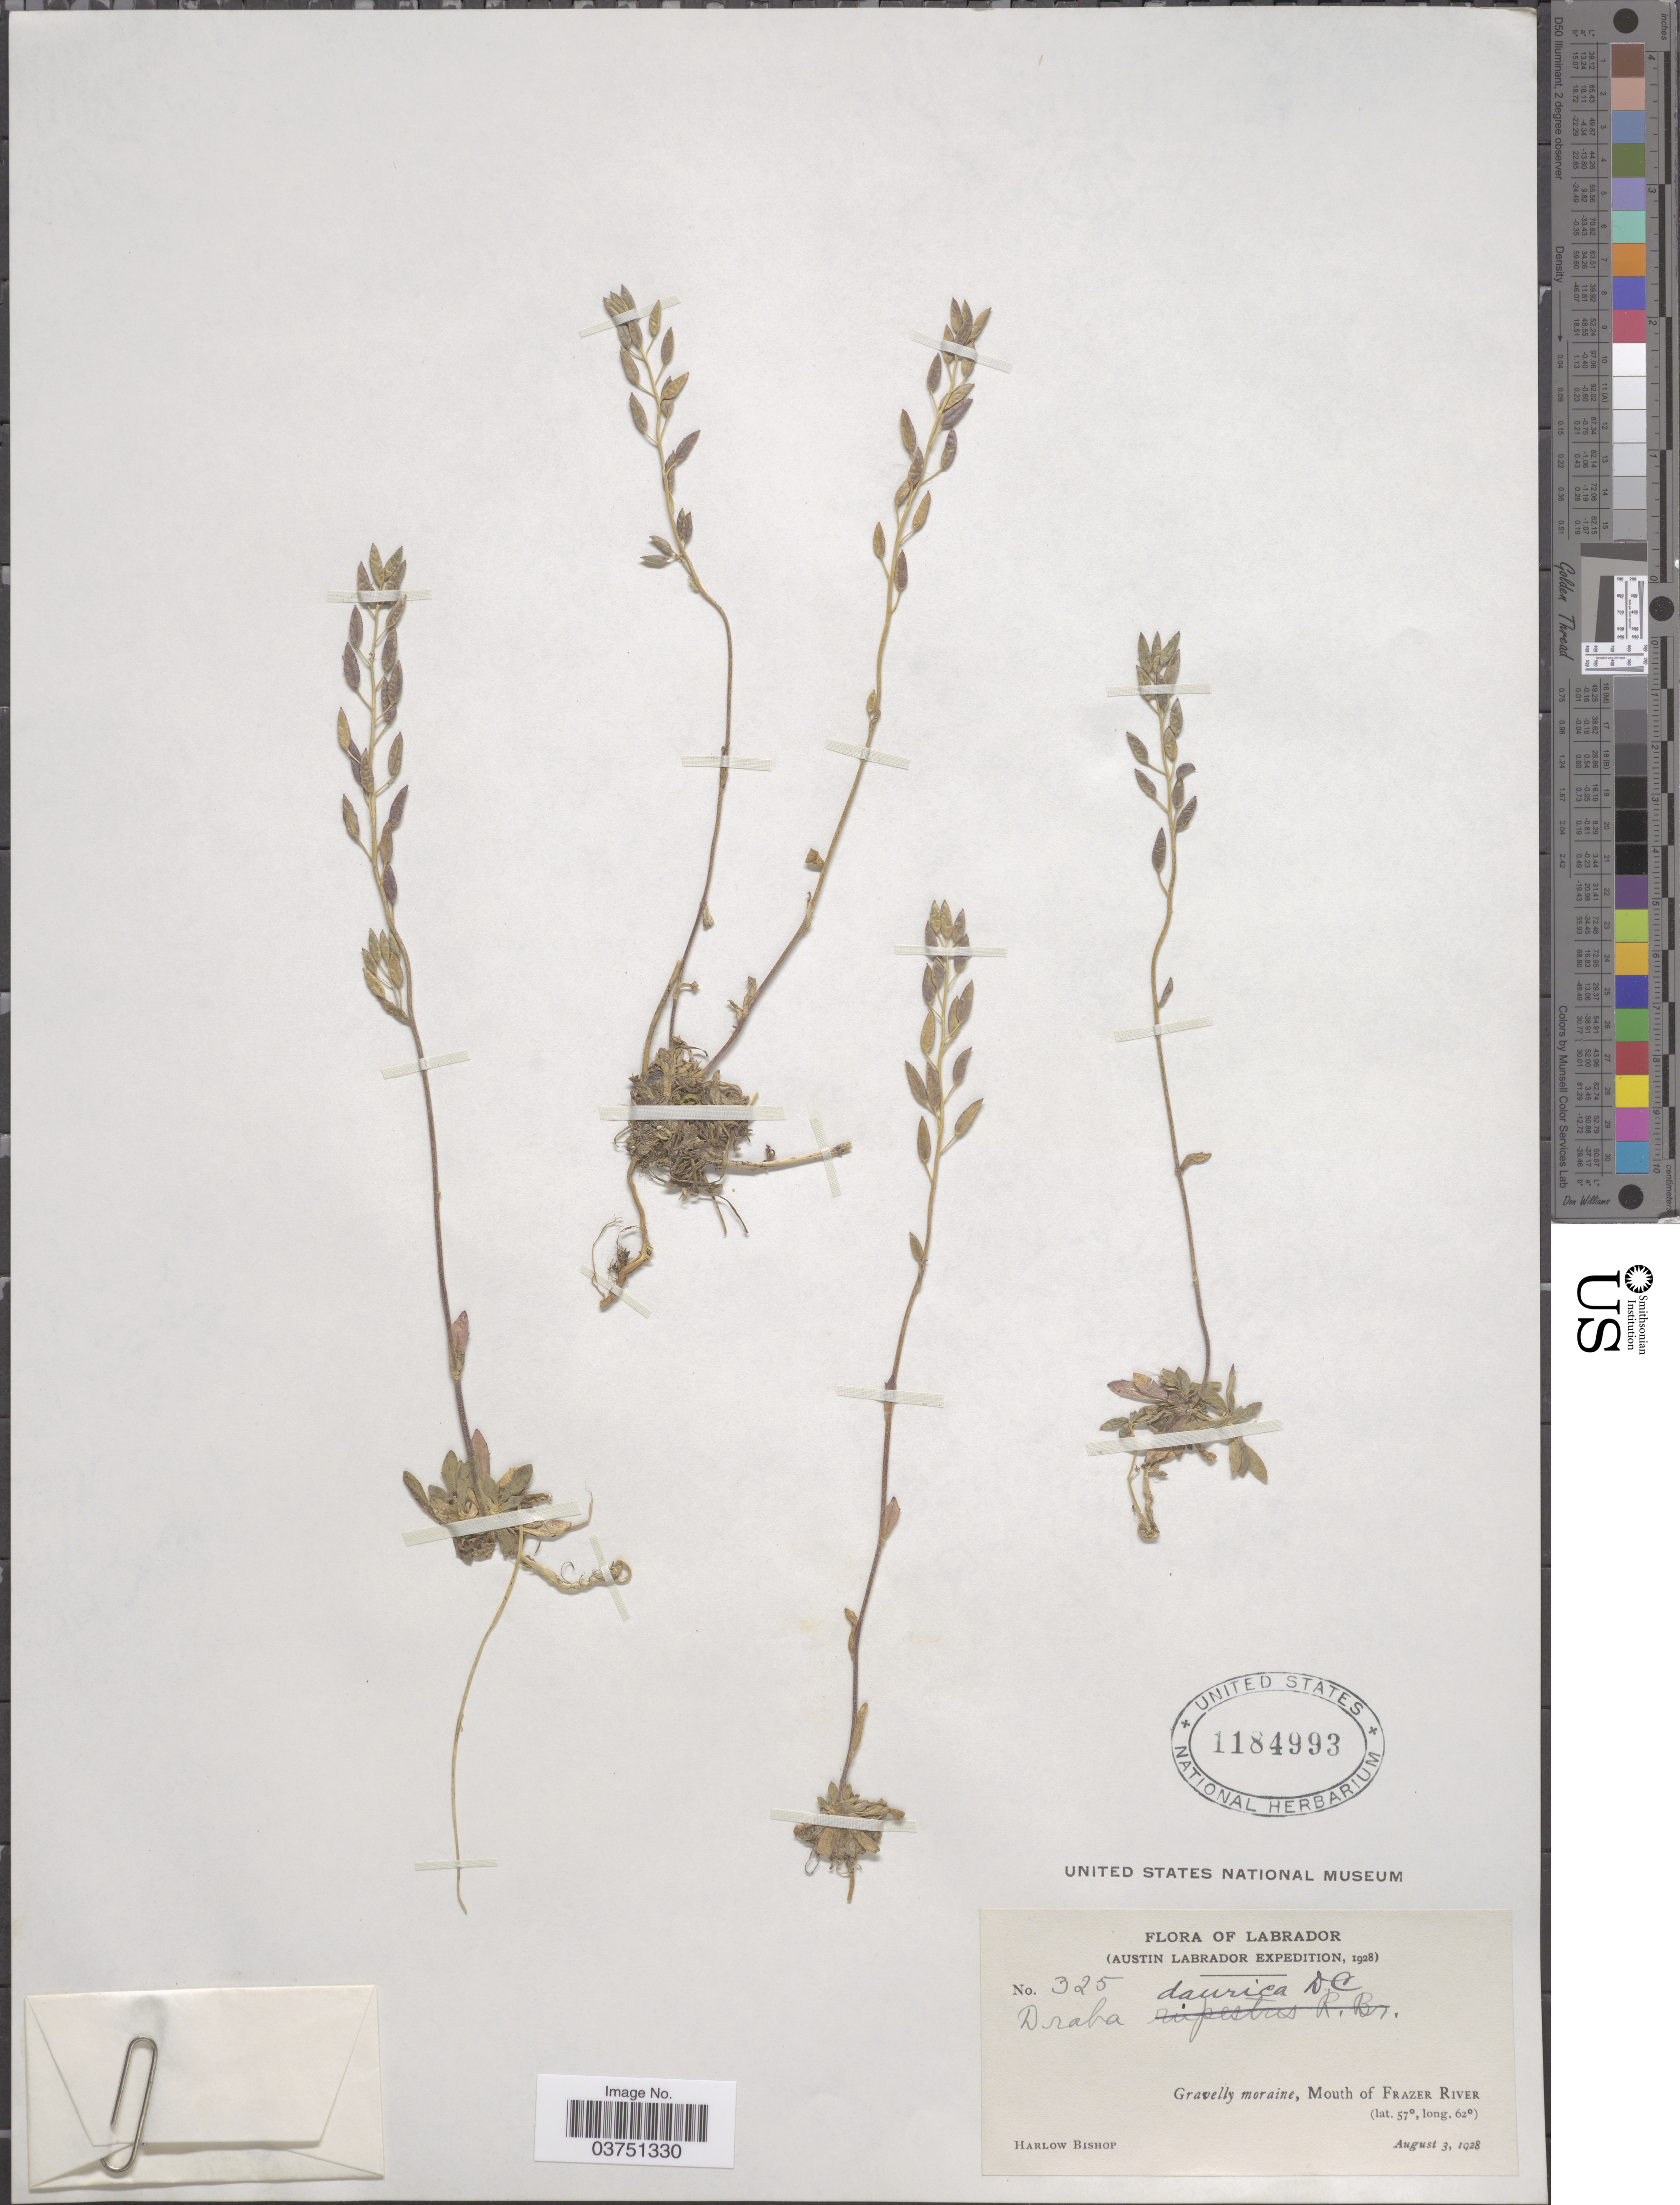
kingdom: Plantae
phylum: Tracheophyta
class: Magnoliopsida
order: Brassicales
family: Brassicaceae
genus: Draba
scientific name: Draba glabella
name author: Pursh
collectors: H. Bishop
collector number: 325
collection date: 1928-08-03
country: Canada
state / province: Newfoundland and Labrador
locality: Labrador; Gravelly moraine, Mouth of Frazer River.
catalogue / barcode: US 1184993